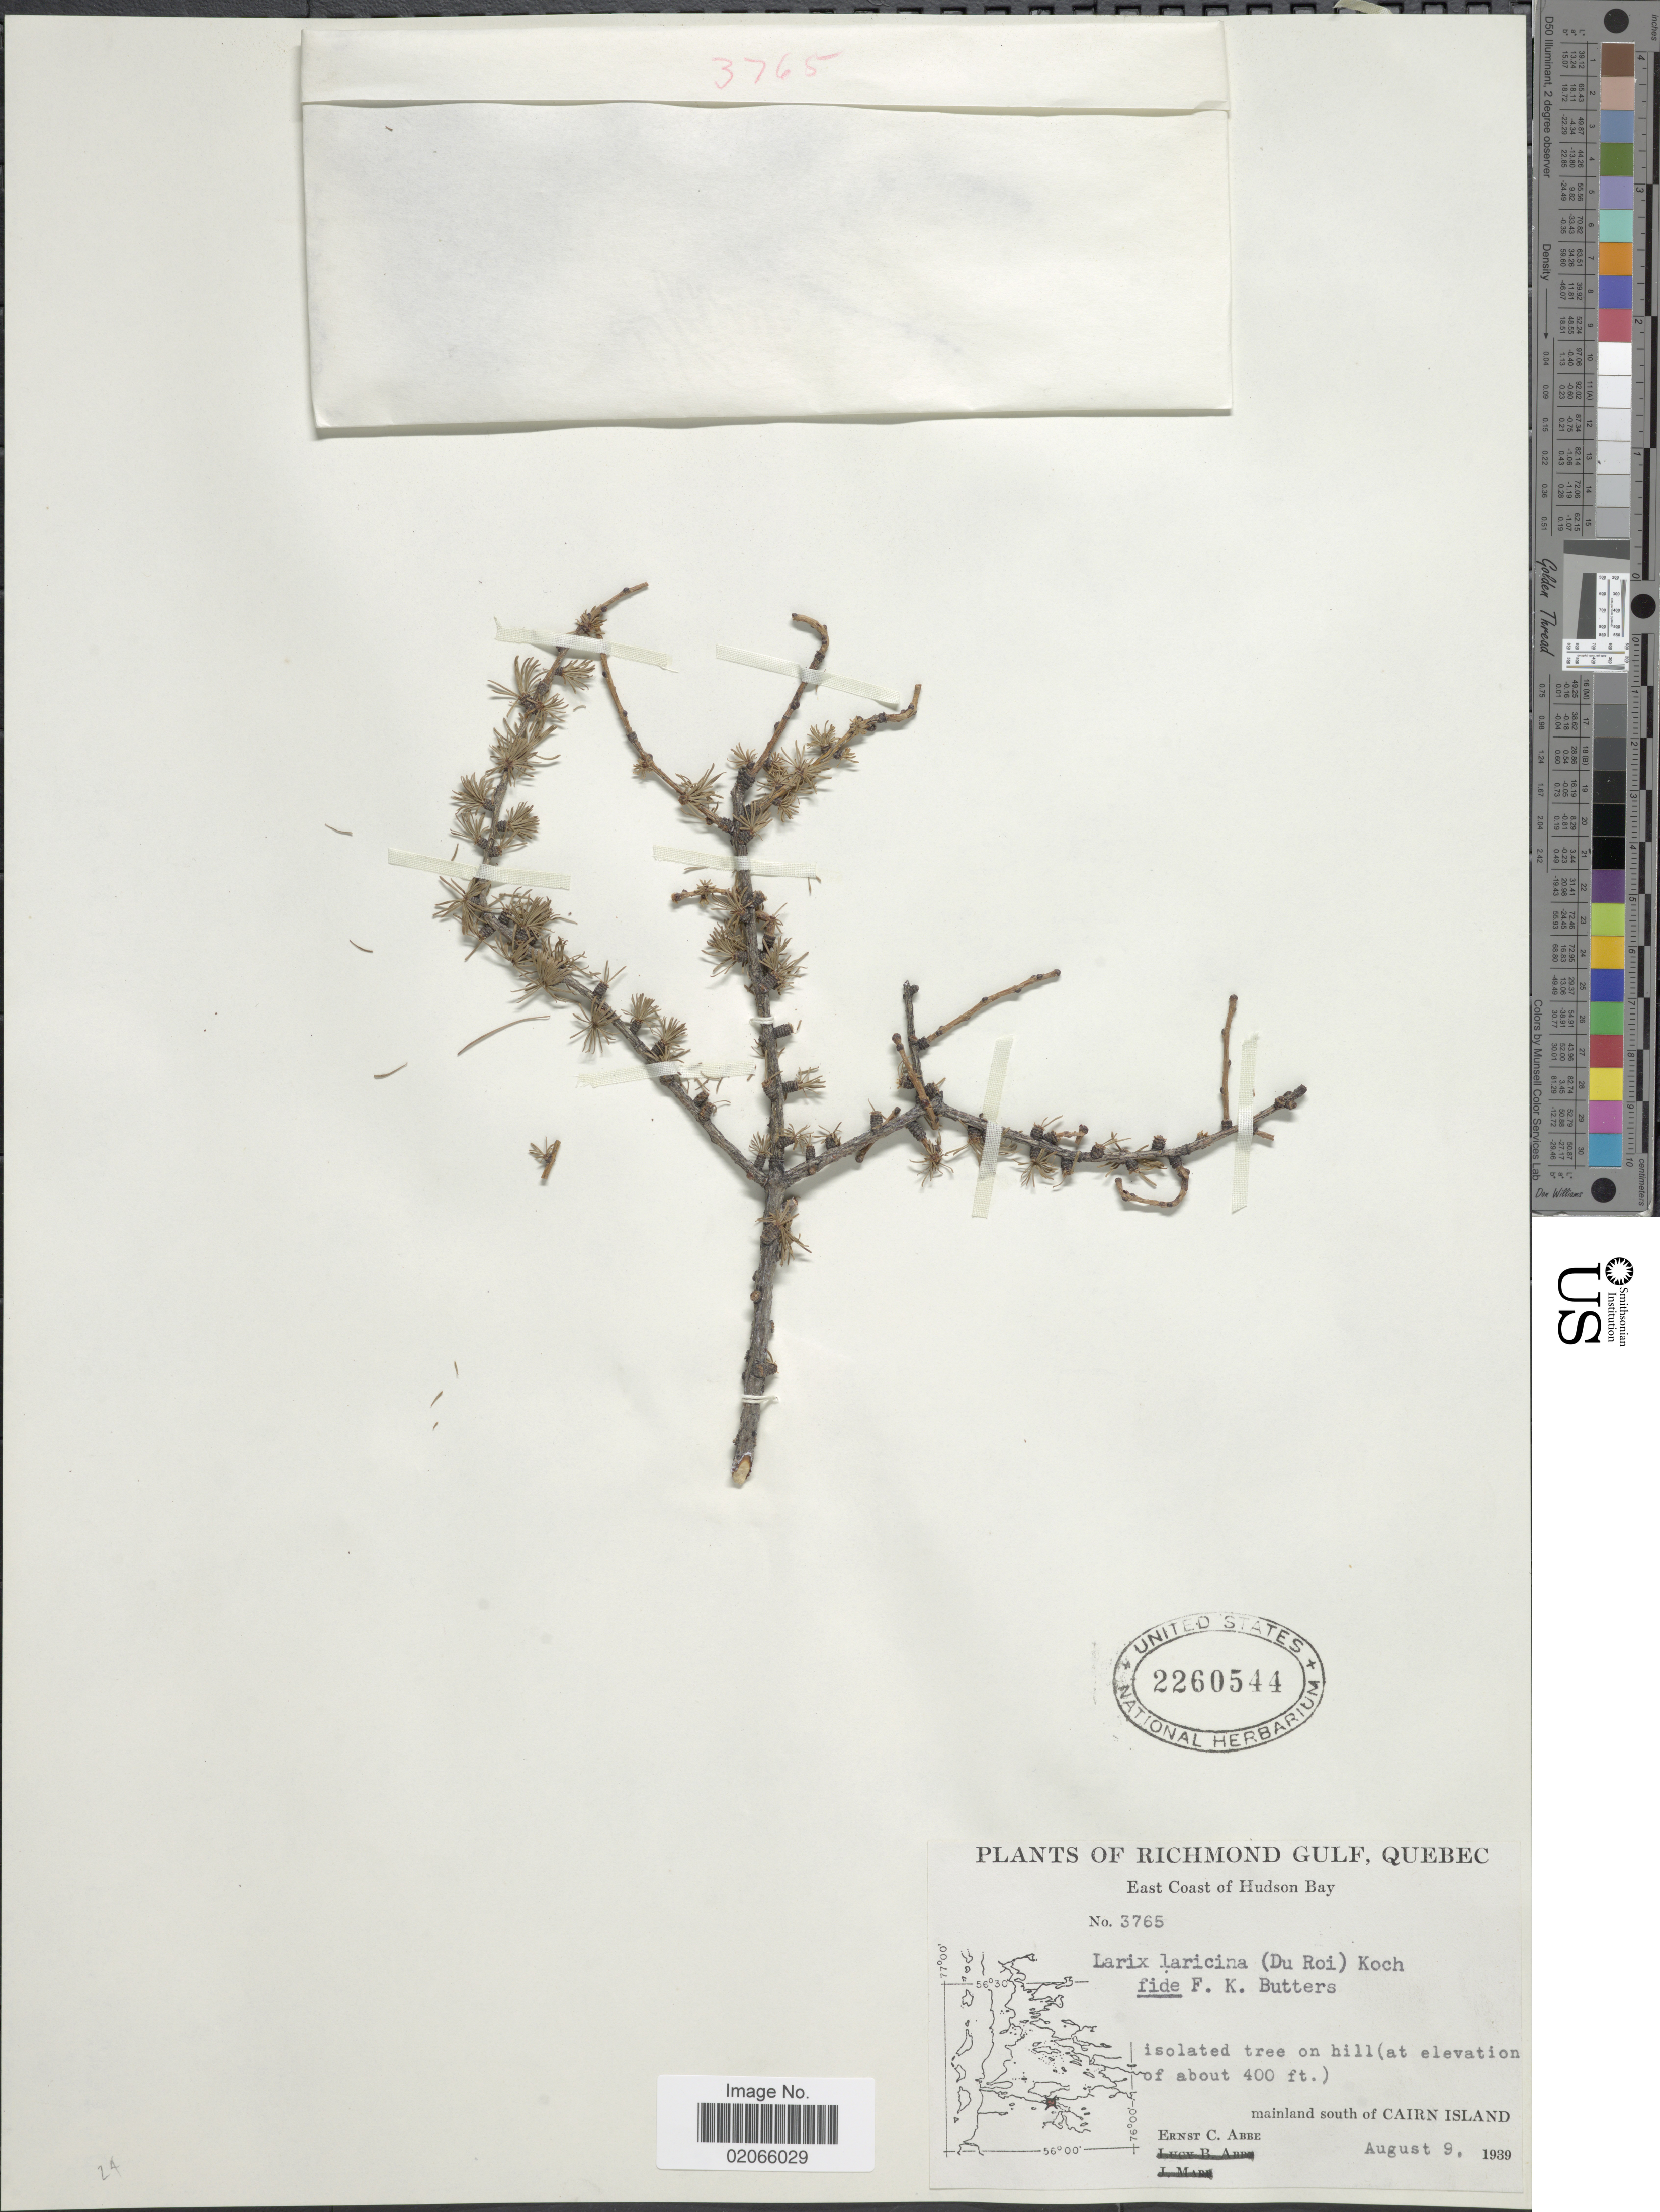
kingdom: Plantae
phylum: Tracheophyta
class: Pinopsida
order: Pinales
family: Pinaceae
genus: Larix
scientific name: Larix laricina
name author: (Du Roi) K. Koch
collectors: E. C. Abbe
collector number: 3765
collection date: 1939-08-09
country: Canada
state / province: Quebec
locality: Richmond Gulf, Quebec, East coast of Hudson Bay. Mainland south of Cairn Island.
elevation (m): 122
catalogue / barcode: US 2260544